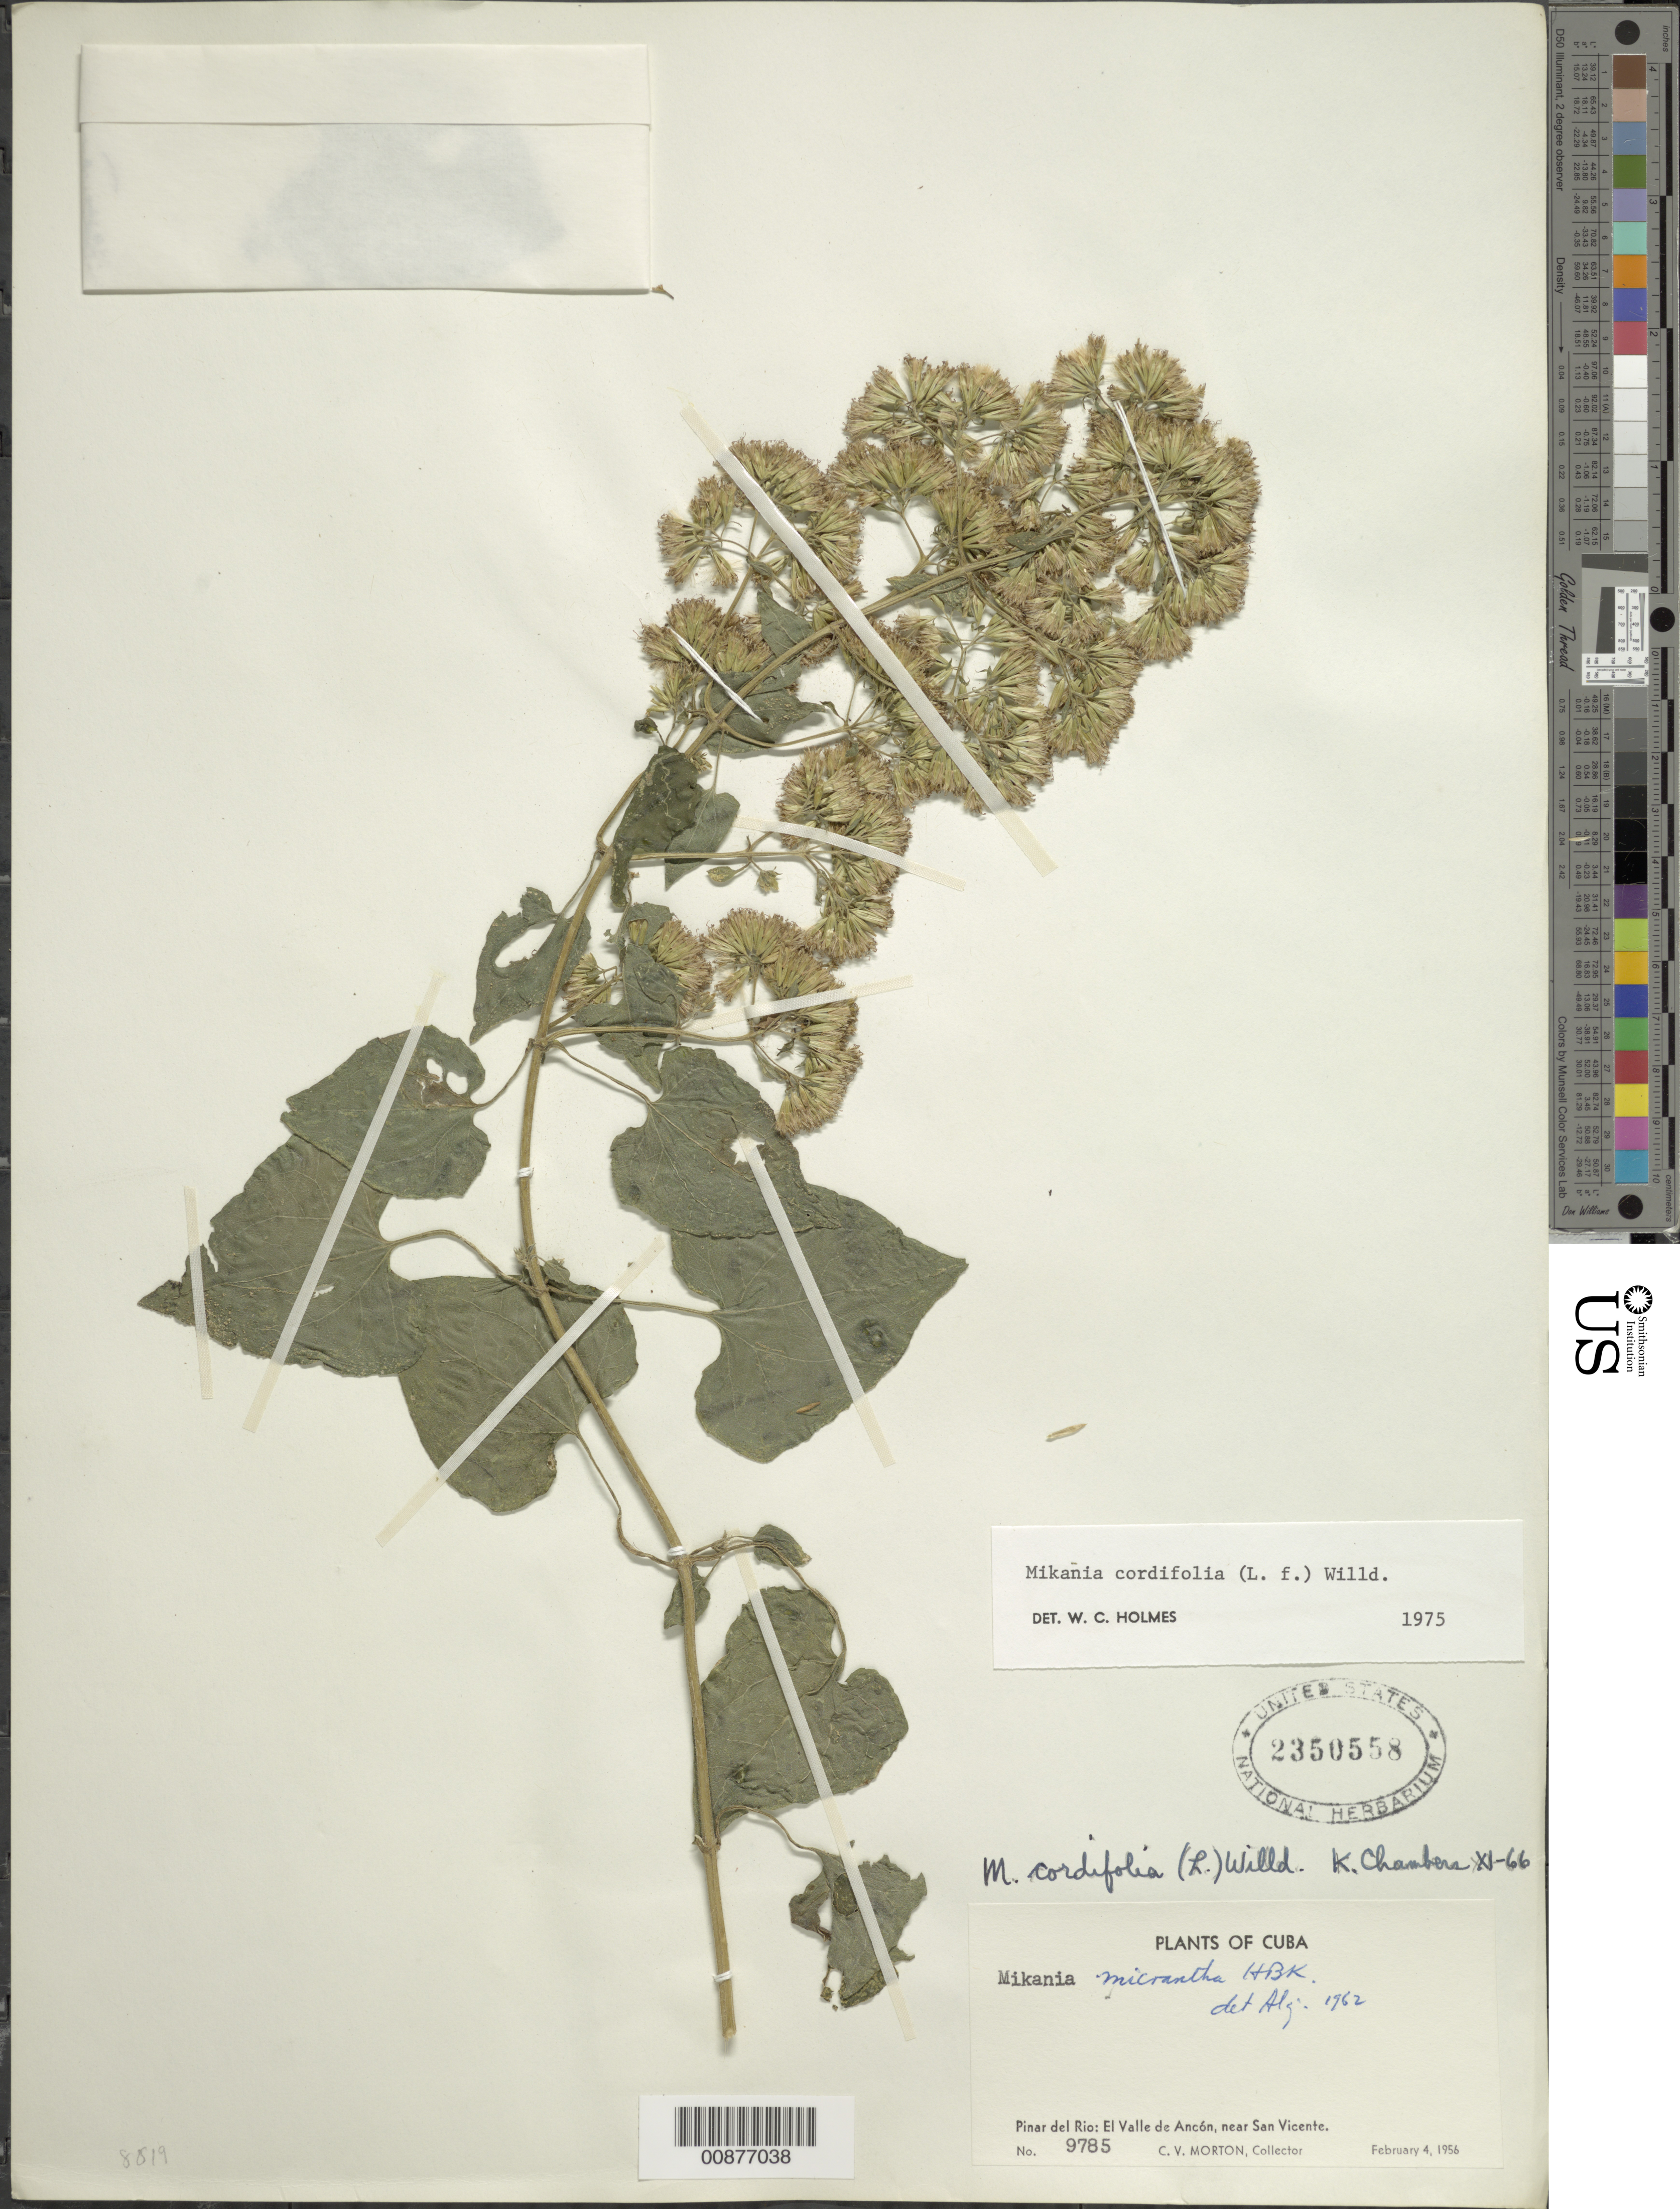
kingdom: Plantae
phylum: Tracheophyta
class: Magnoliopsida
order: Asterales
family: Asteraceae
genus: Mikania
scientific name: Mikania cordifolia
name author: Kunth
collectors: C. V. Morton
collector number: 9785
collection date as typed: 04 Feb 1956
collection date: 1956-02-04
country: Cuba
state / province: Pinar del Río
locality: El Valle de Ancon, near San Vicente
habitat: Valle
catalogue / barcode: US 2350558